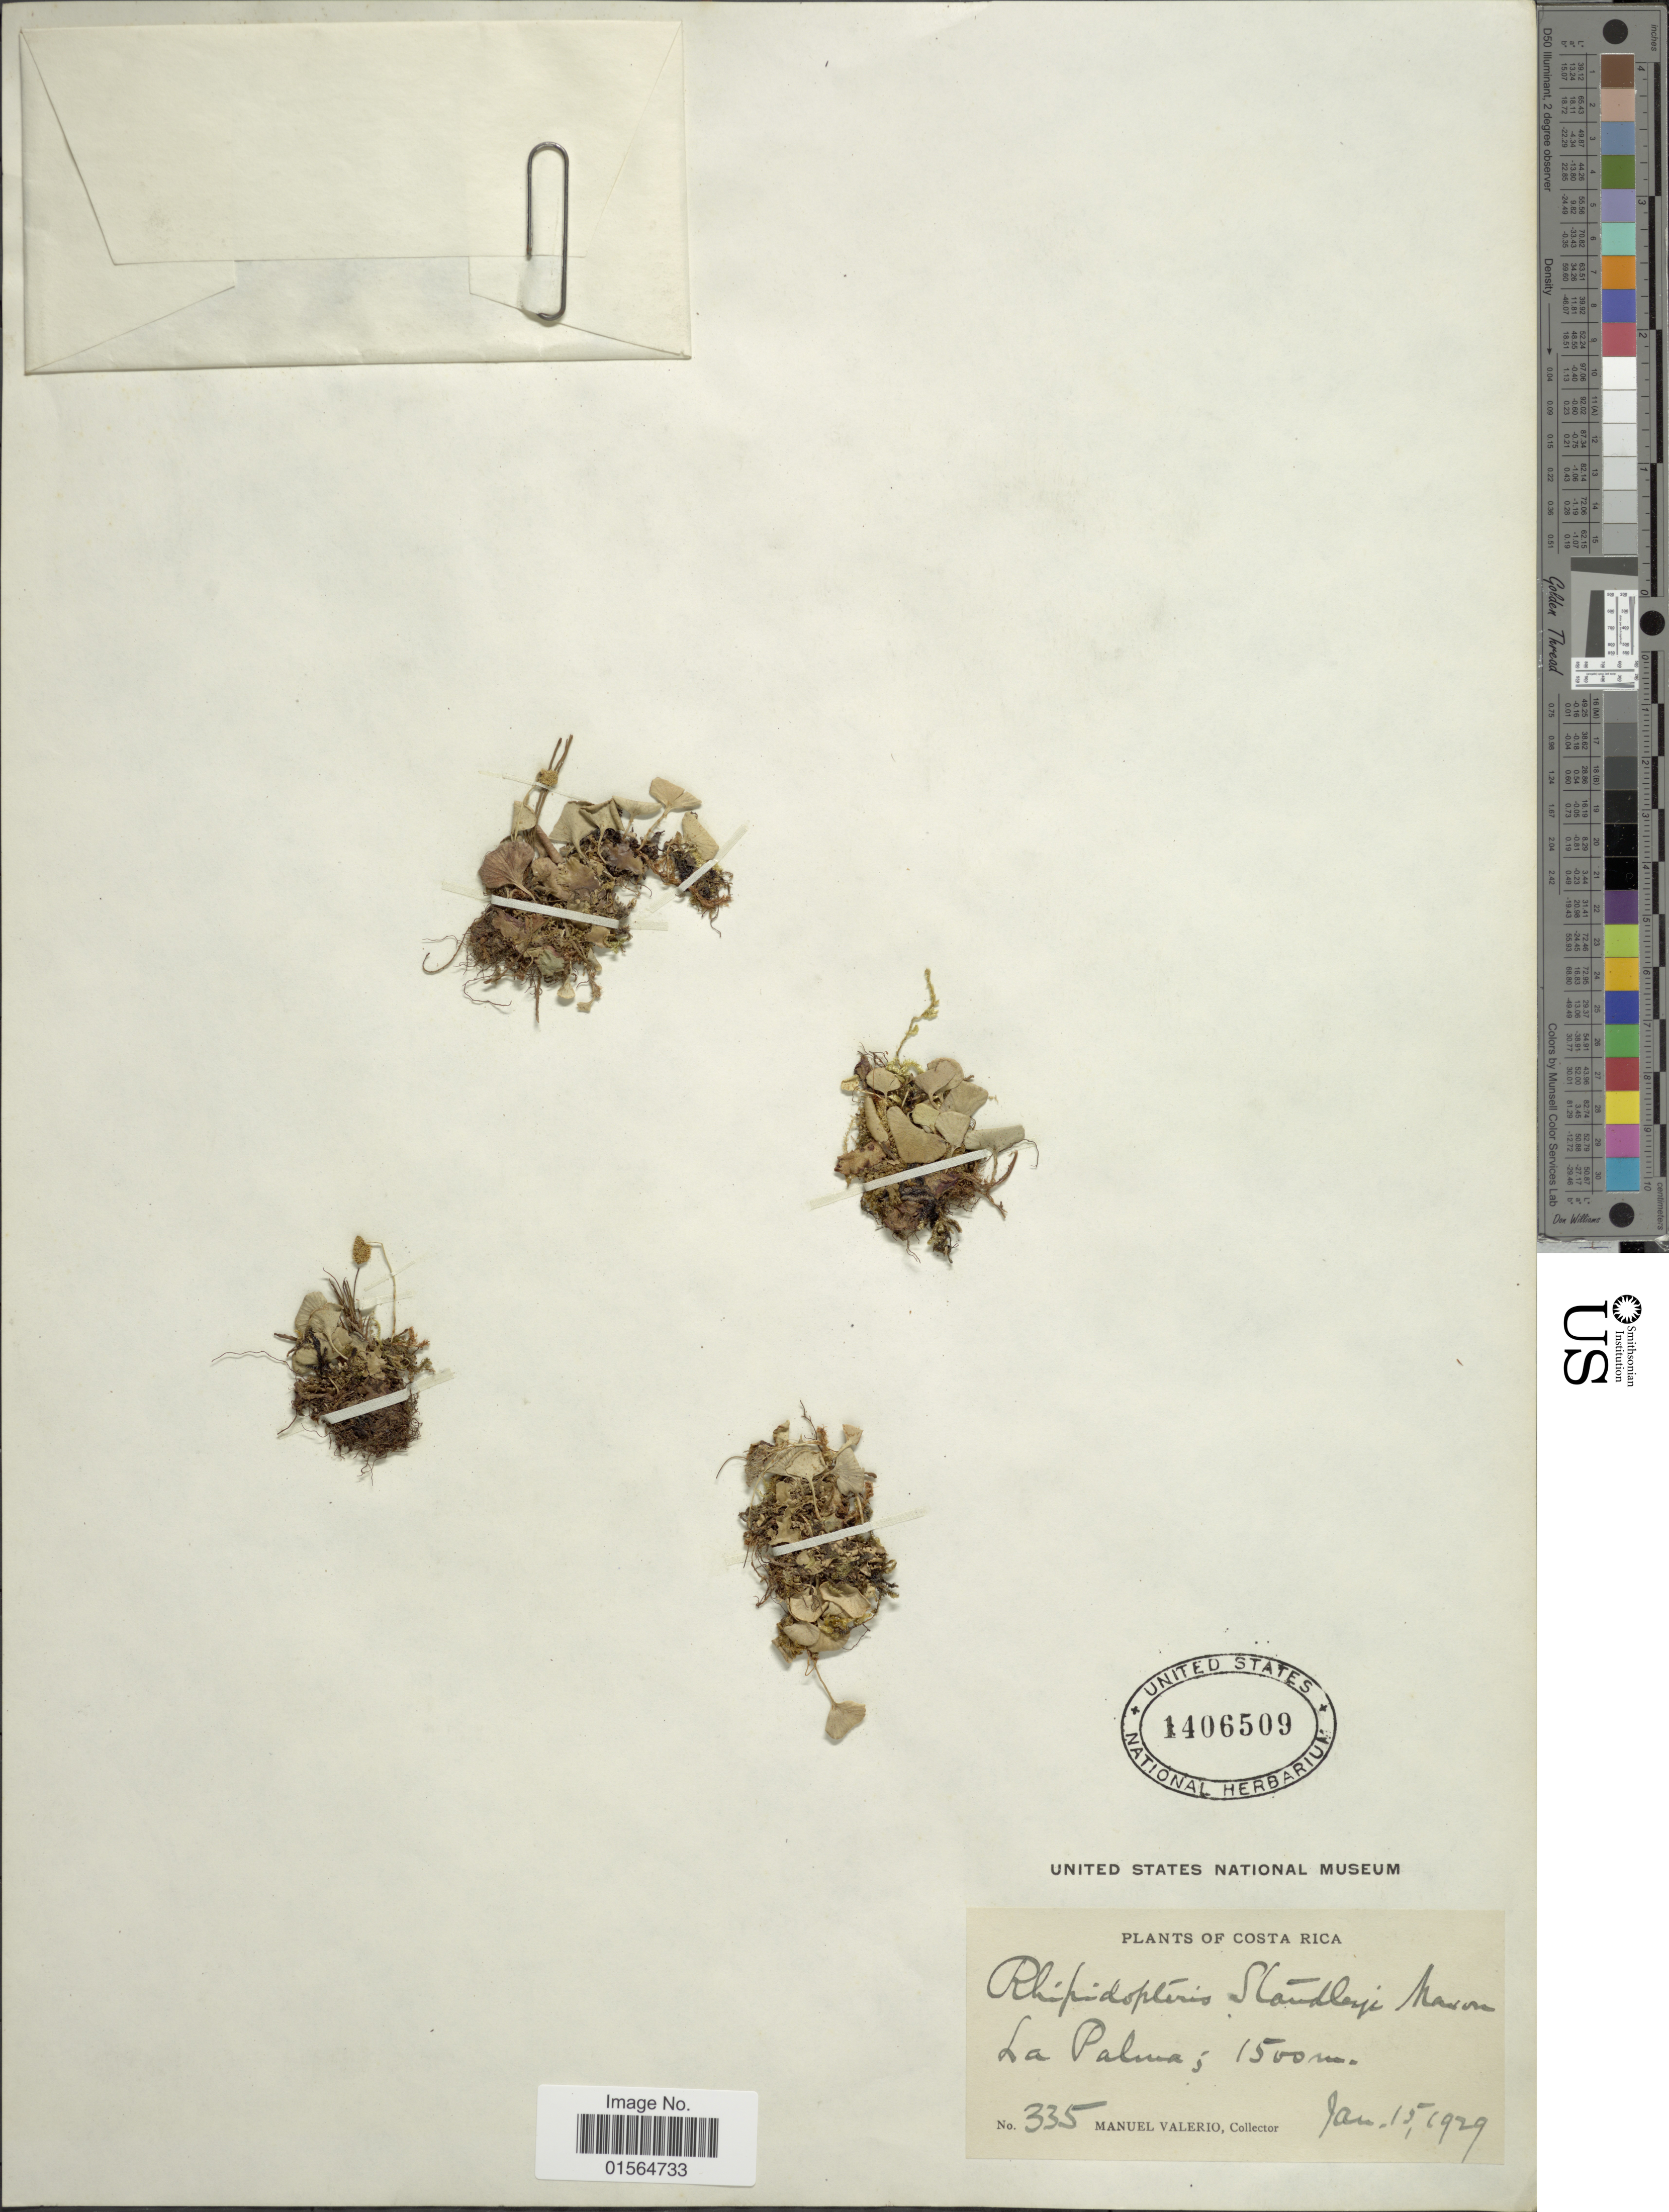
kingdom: Plantae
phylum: Tracheophyta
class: Polypodiopsida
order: Polypodiales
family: Dryopteridaceae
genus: Elaphoglossum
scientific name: Elaphoglossum peltatum f. standleyi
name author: (Maxon) Mickel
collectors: M. Valerio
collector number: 335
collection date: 1929-01-15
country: Costa Rica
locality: La Palma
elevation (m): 1500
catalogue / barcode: US 1406509